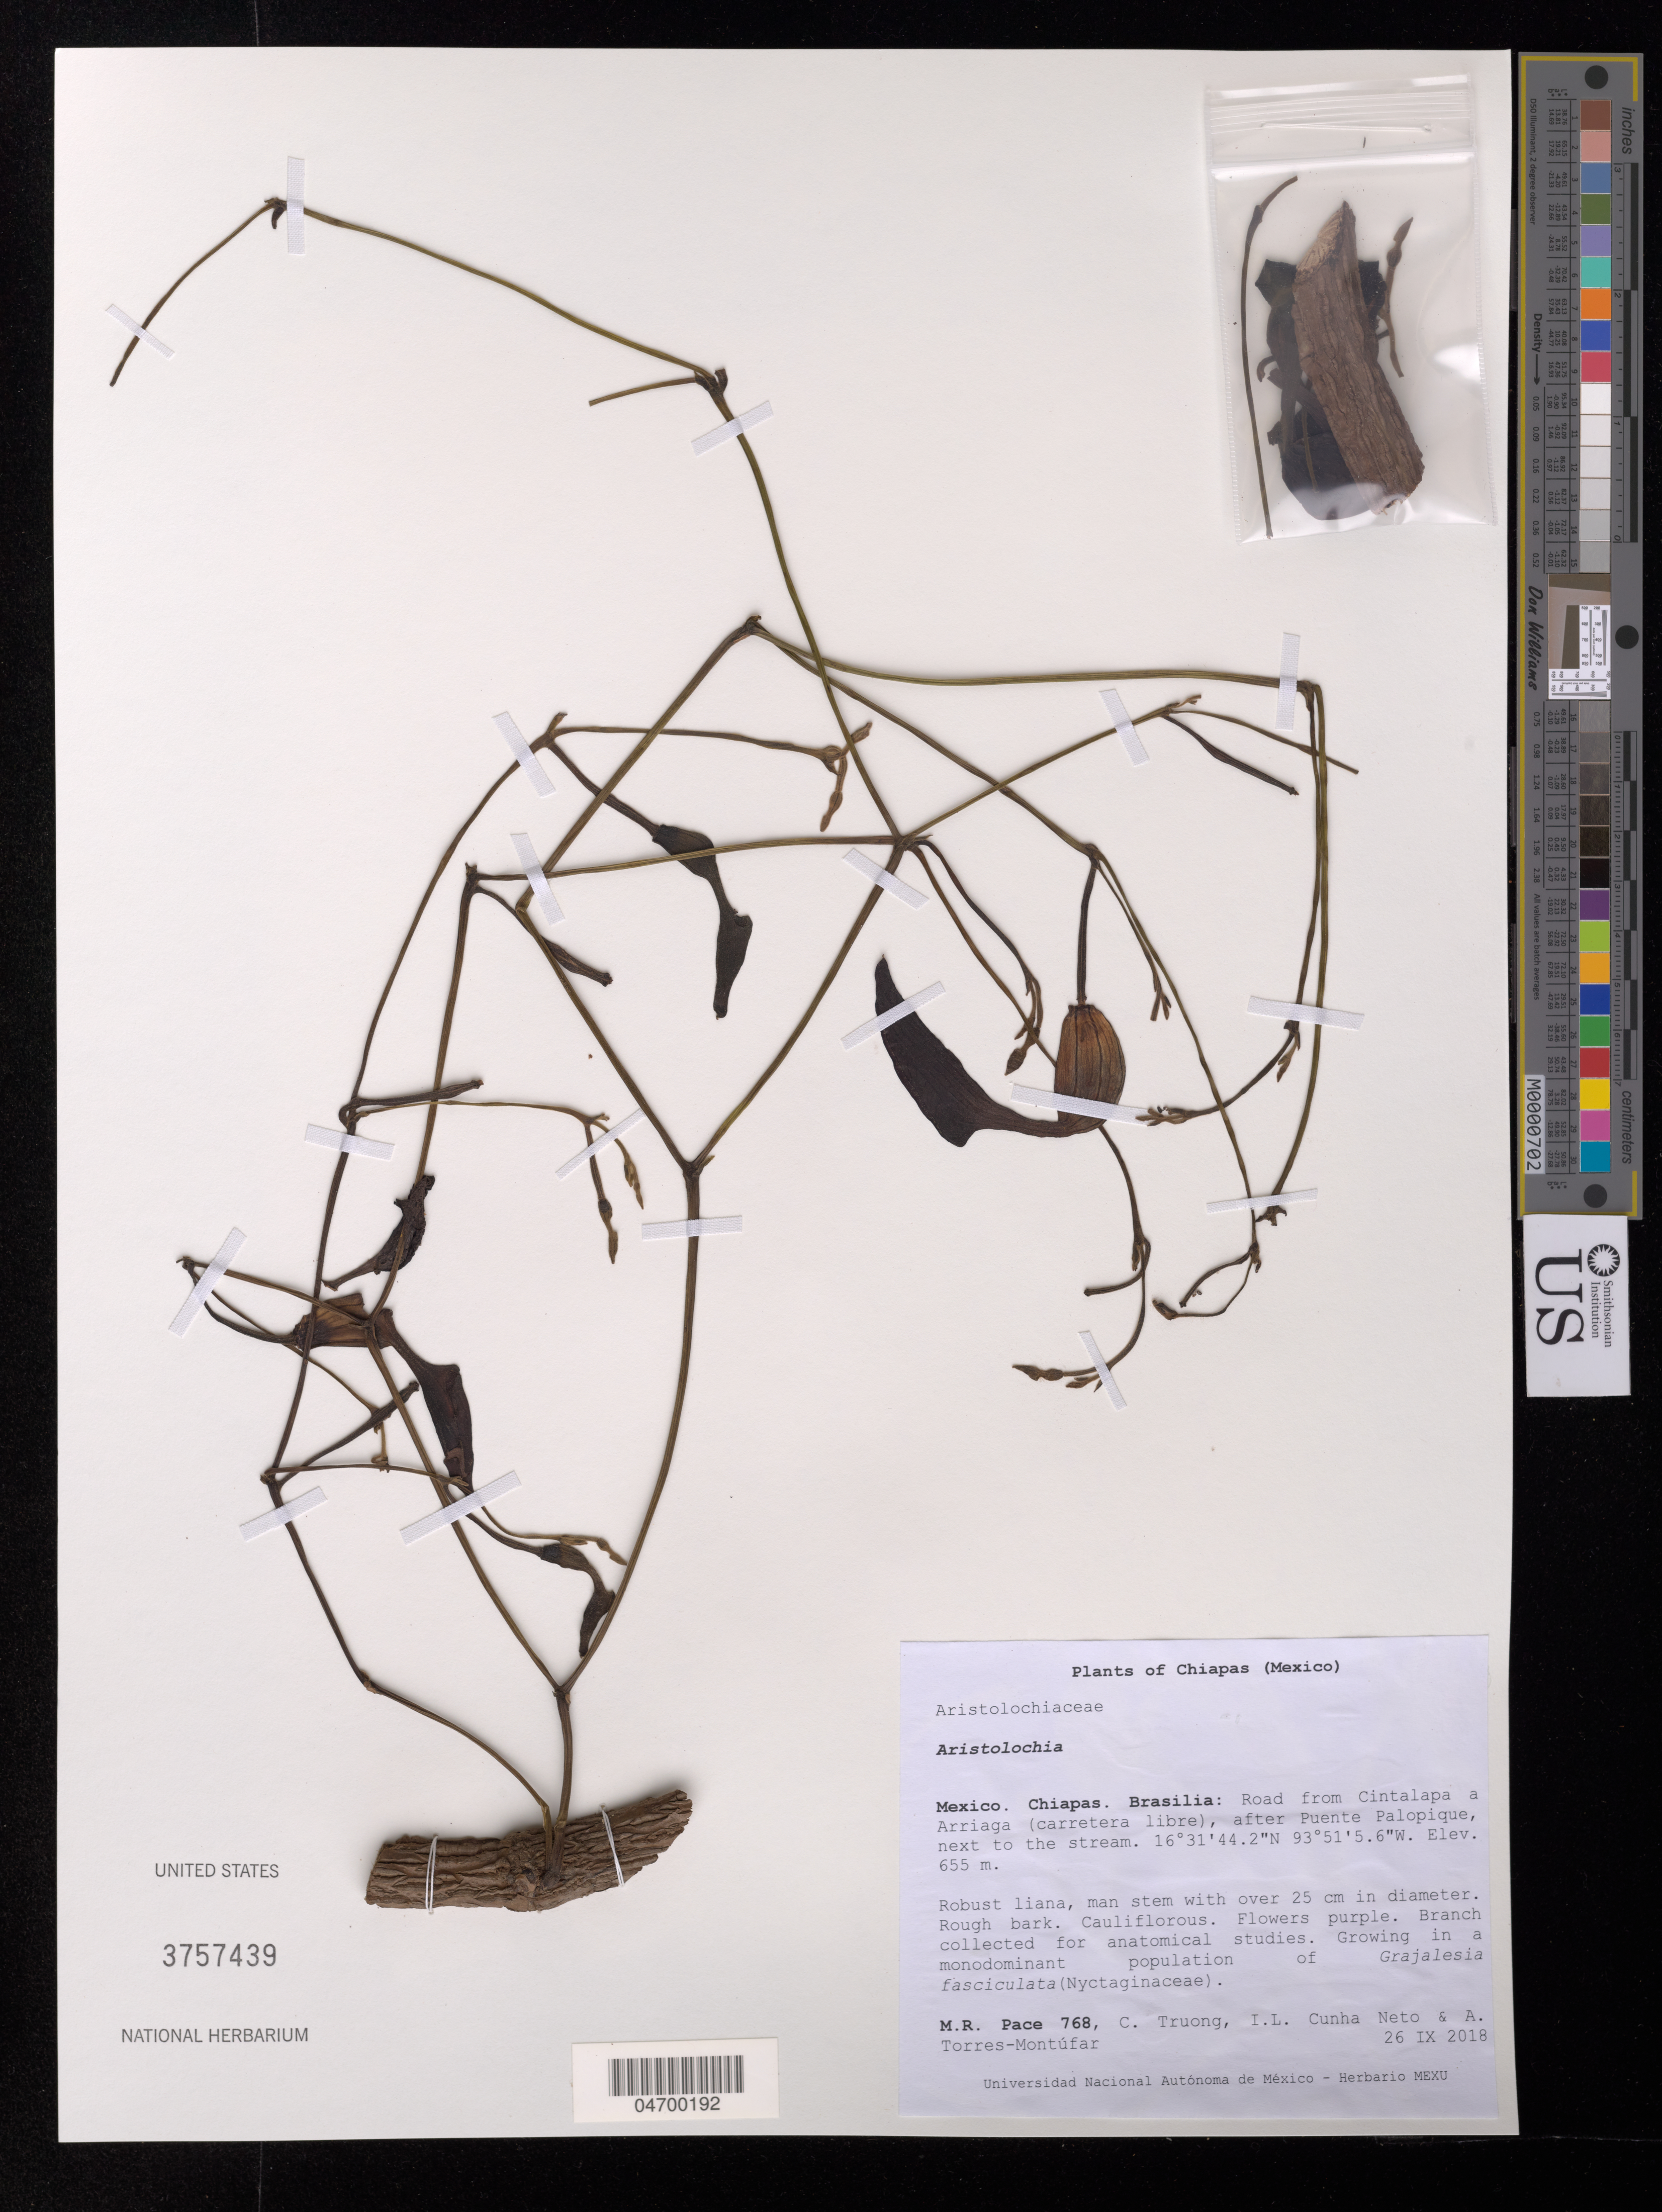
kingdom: Plantae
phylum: Tracheophyta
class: Magnoliopsida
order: Piperales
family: Aristolochiaceae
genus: Aristolochia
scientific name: Aristolochia sp.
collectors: M. R. Pace, C. Truong, I. L. Cunha Neto & A. Torres-Montúfar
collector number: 768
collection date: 2018-09-26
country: Mexico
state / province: Chiapas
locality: Brasilia: Road from Cintalapa a Arriaga (carretera libre), after Puente Palopique, next to the stream.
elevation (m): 655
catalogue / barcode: US 3757439